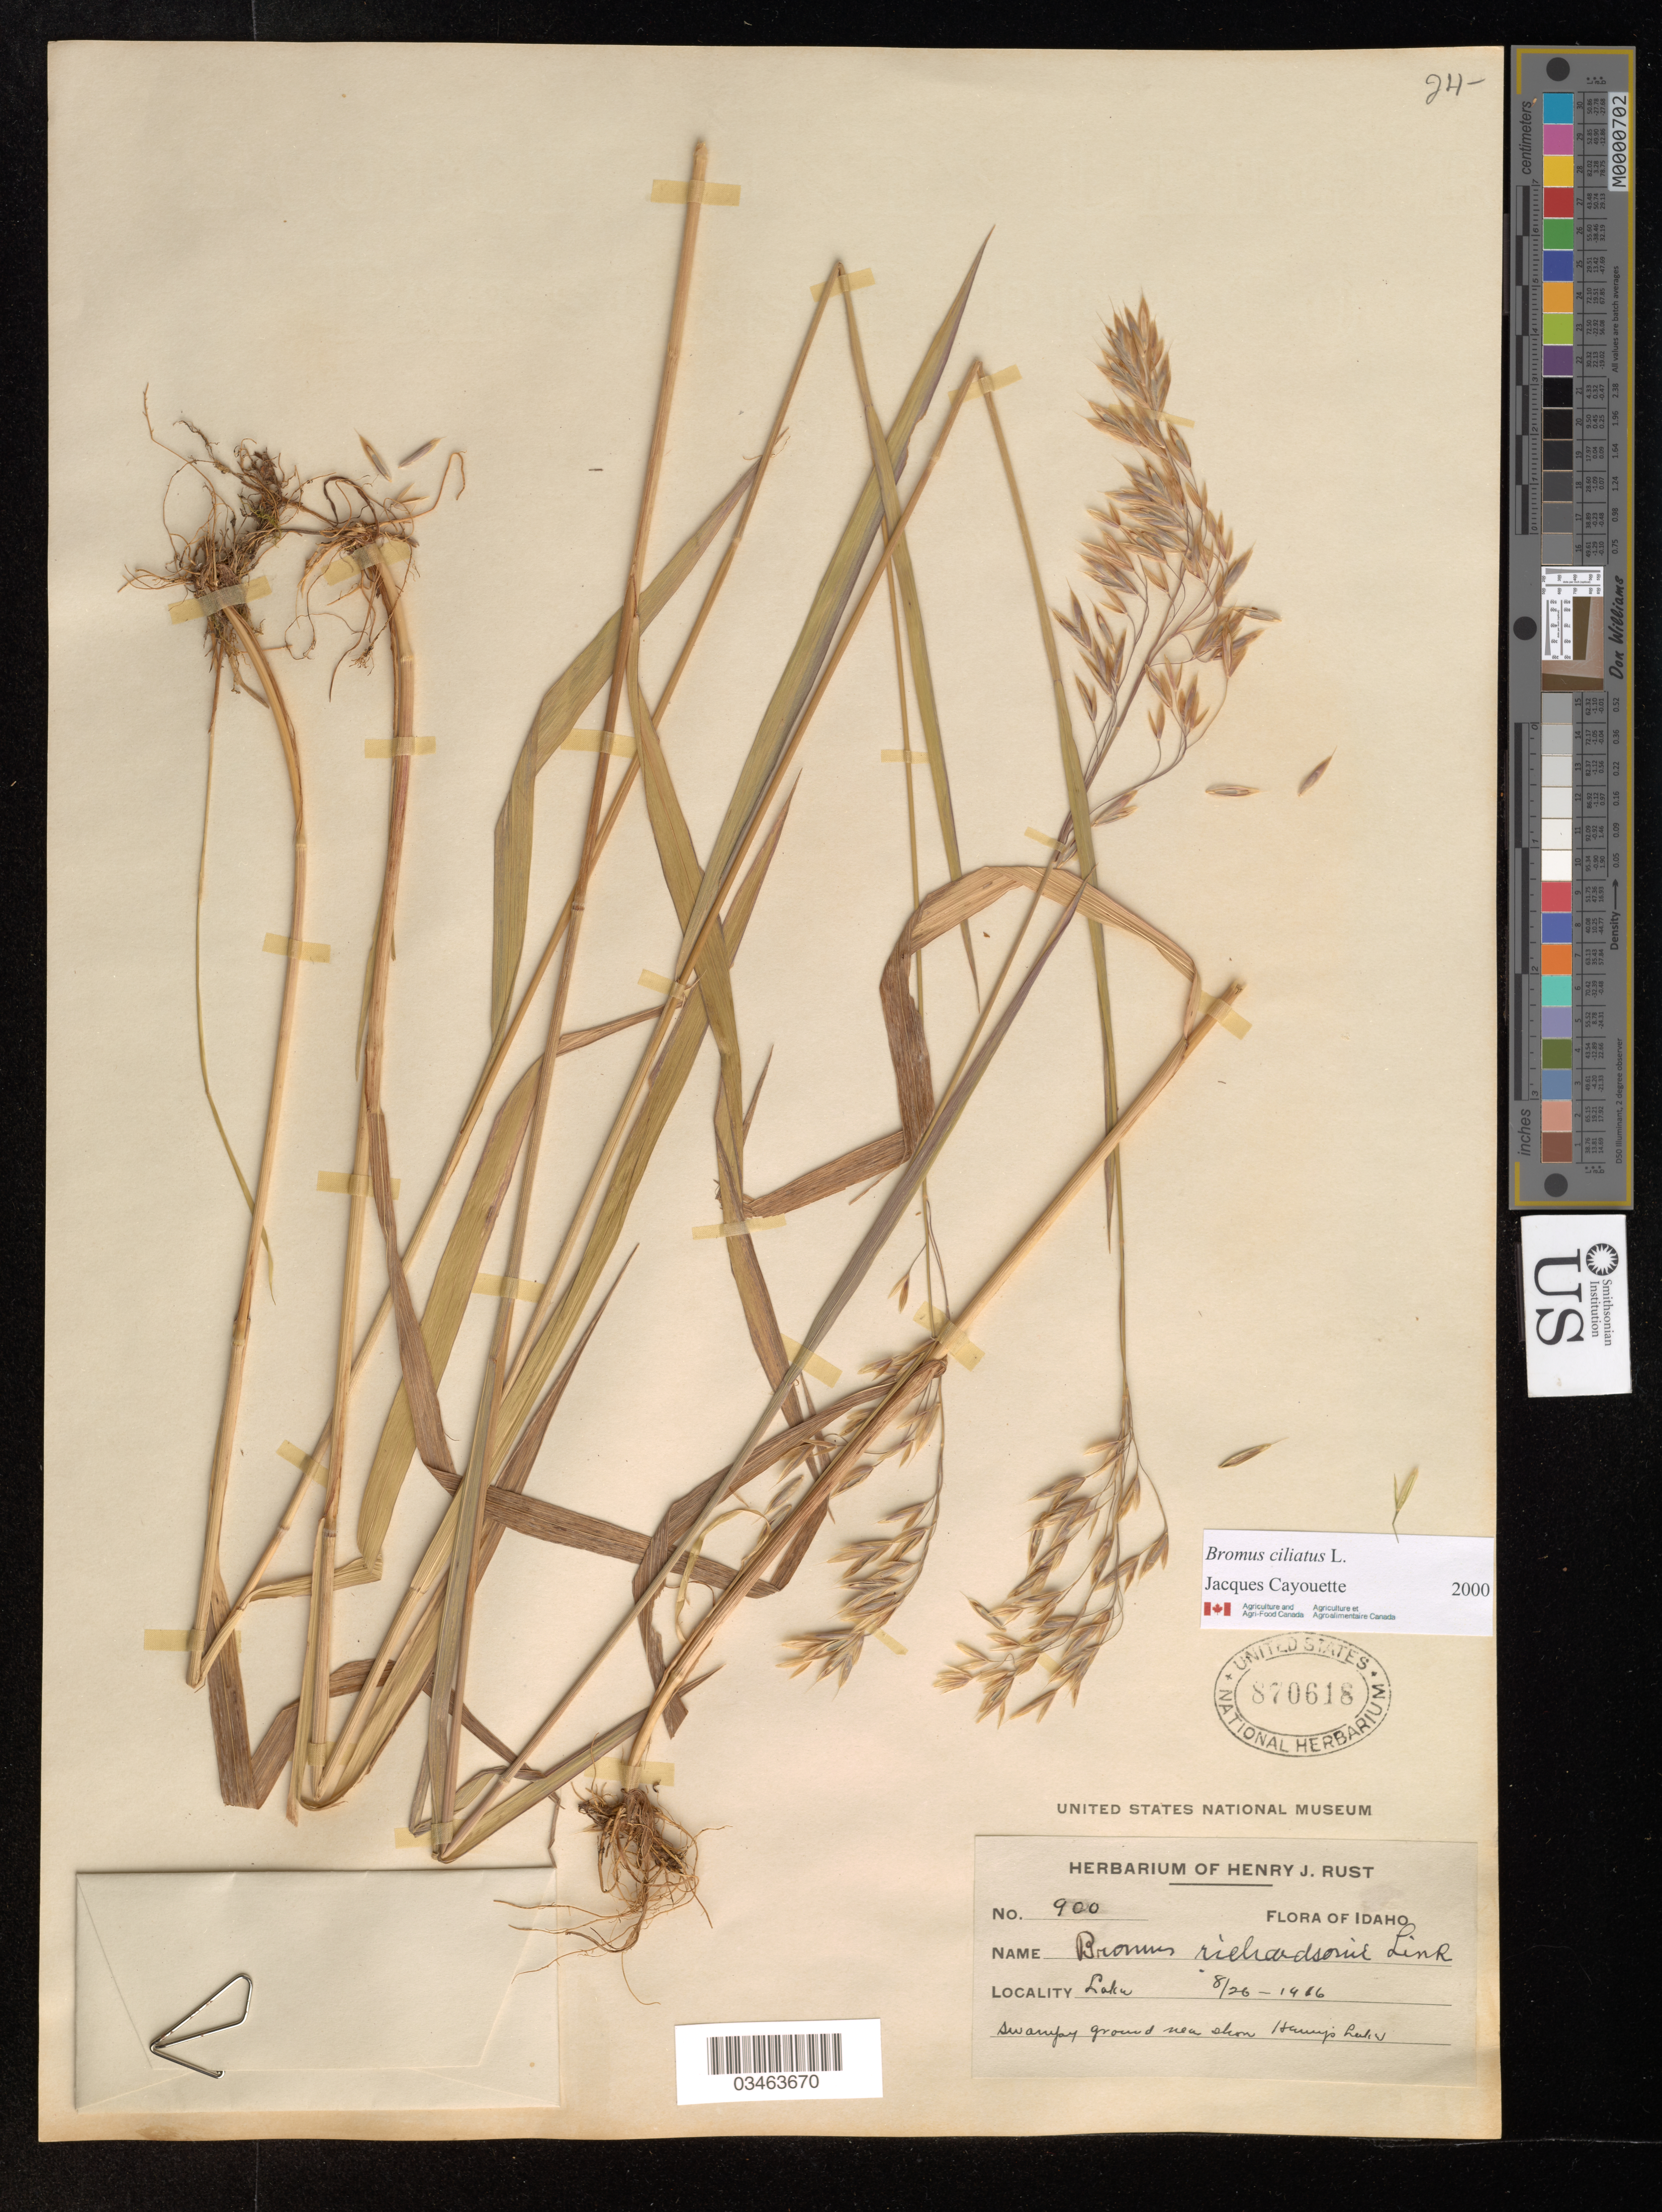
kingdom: Plantae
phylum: Tracheophyta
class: Liliopsida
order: Poales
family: Poaceae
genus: Bromus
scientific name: Bromus ciliatus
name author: L.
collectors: ex herb. Henry J. Rust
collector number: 900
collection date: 1916-08-26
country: United States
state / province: Idaho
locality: Lake. Swampy ground near shore* Henry's* Lake.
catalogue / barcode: US 870618